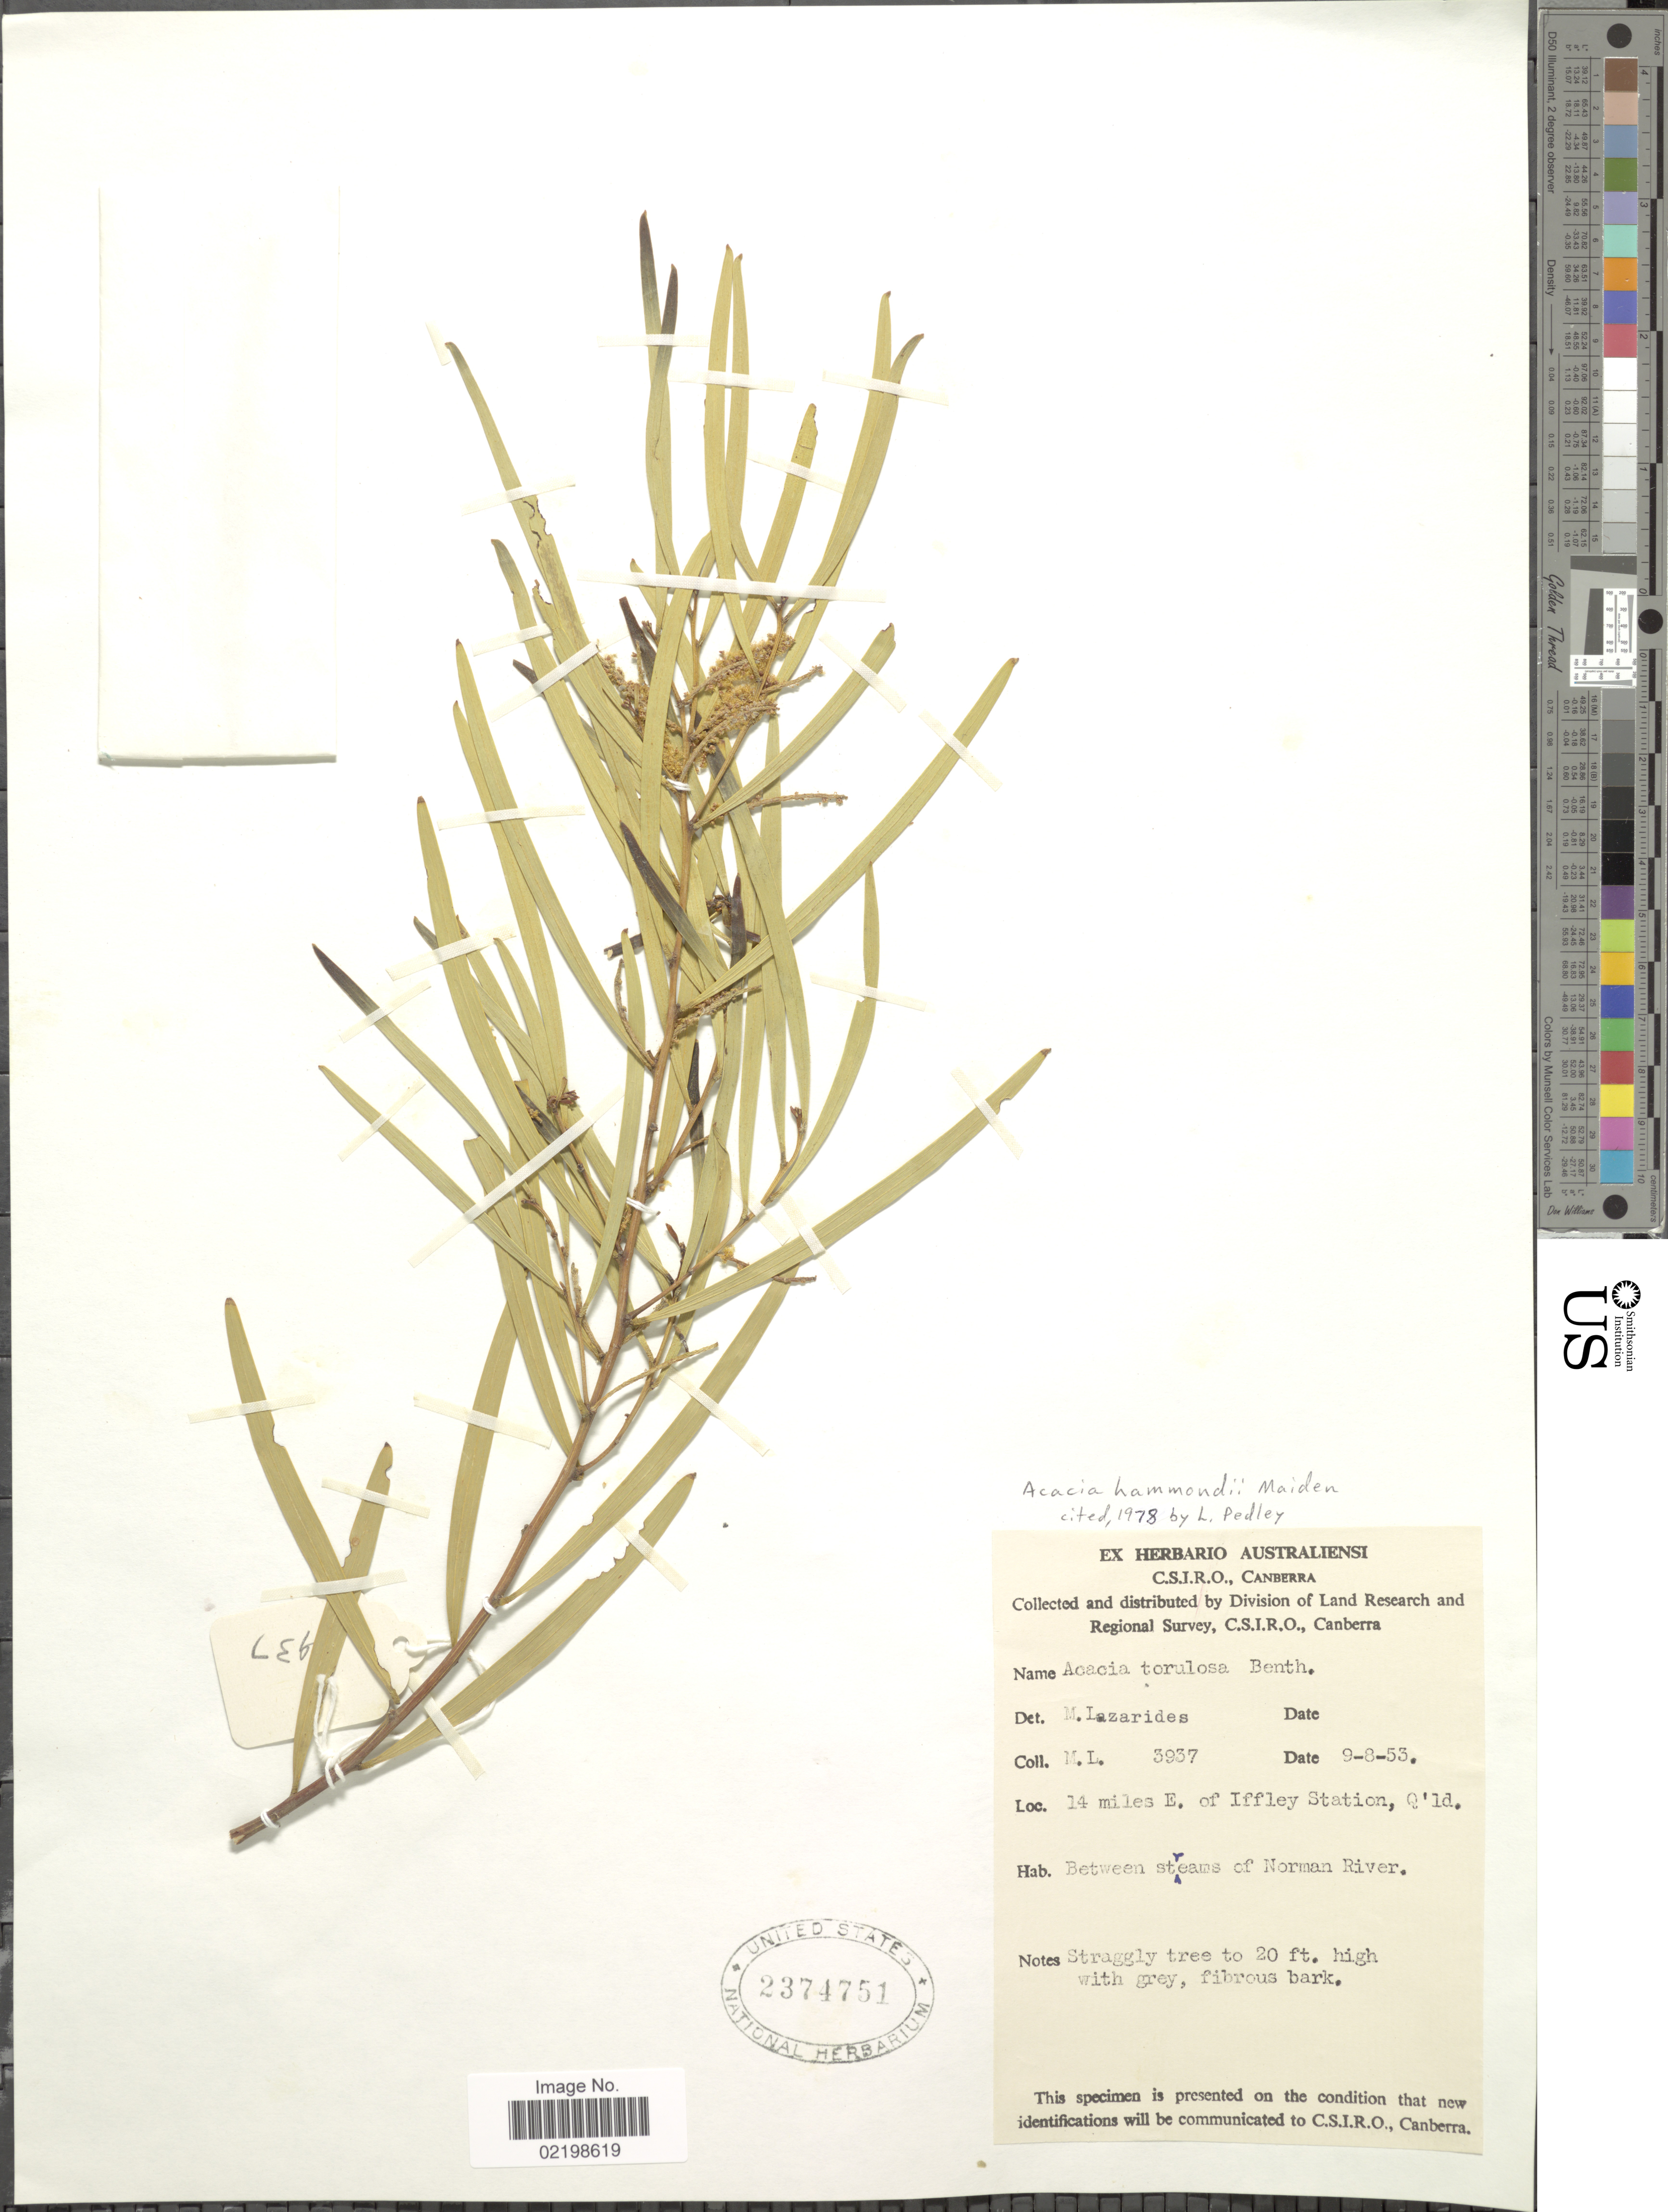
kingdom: Plantae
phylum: Tracheophyta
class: Magnoliopsida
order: Fabales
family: Fabaceae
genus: Acacia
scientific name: Acacia hammondii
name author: Maiden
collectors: M. Lazarides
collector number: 3937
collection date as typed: Transcribed d/m/y: 9/8/53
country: Australia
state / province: Queensland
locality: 14 miles E. of Iffley Station, Q'ld. between steams of Norman River.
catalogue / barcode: US 2374751